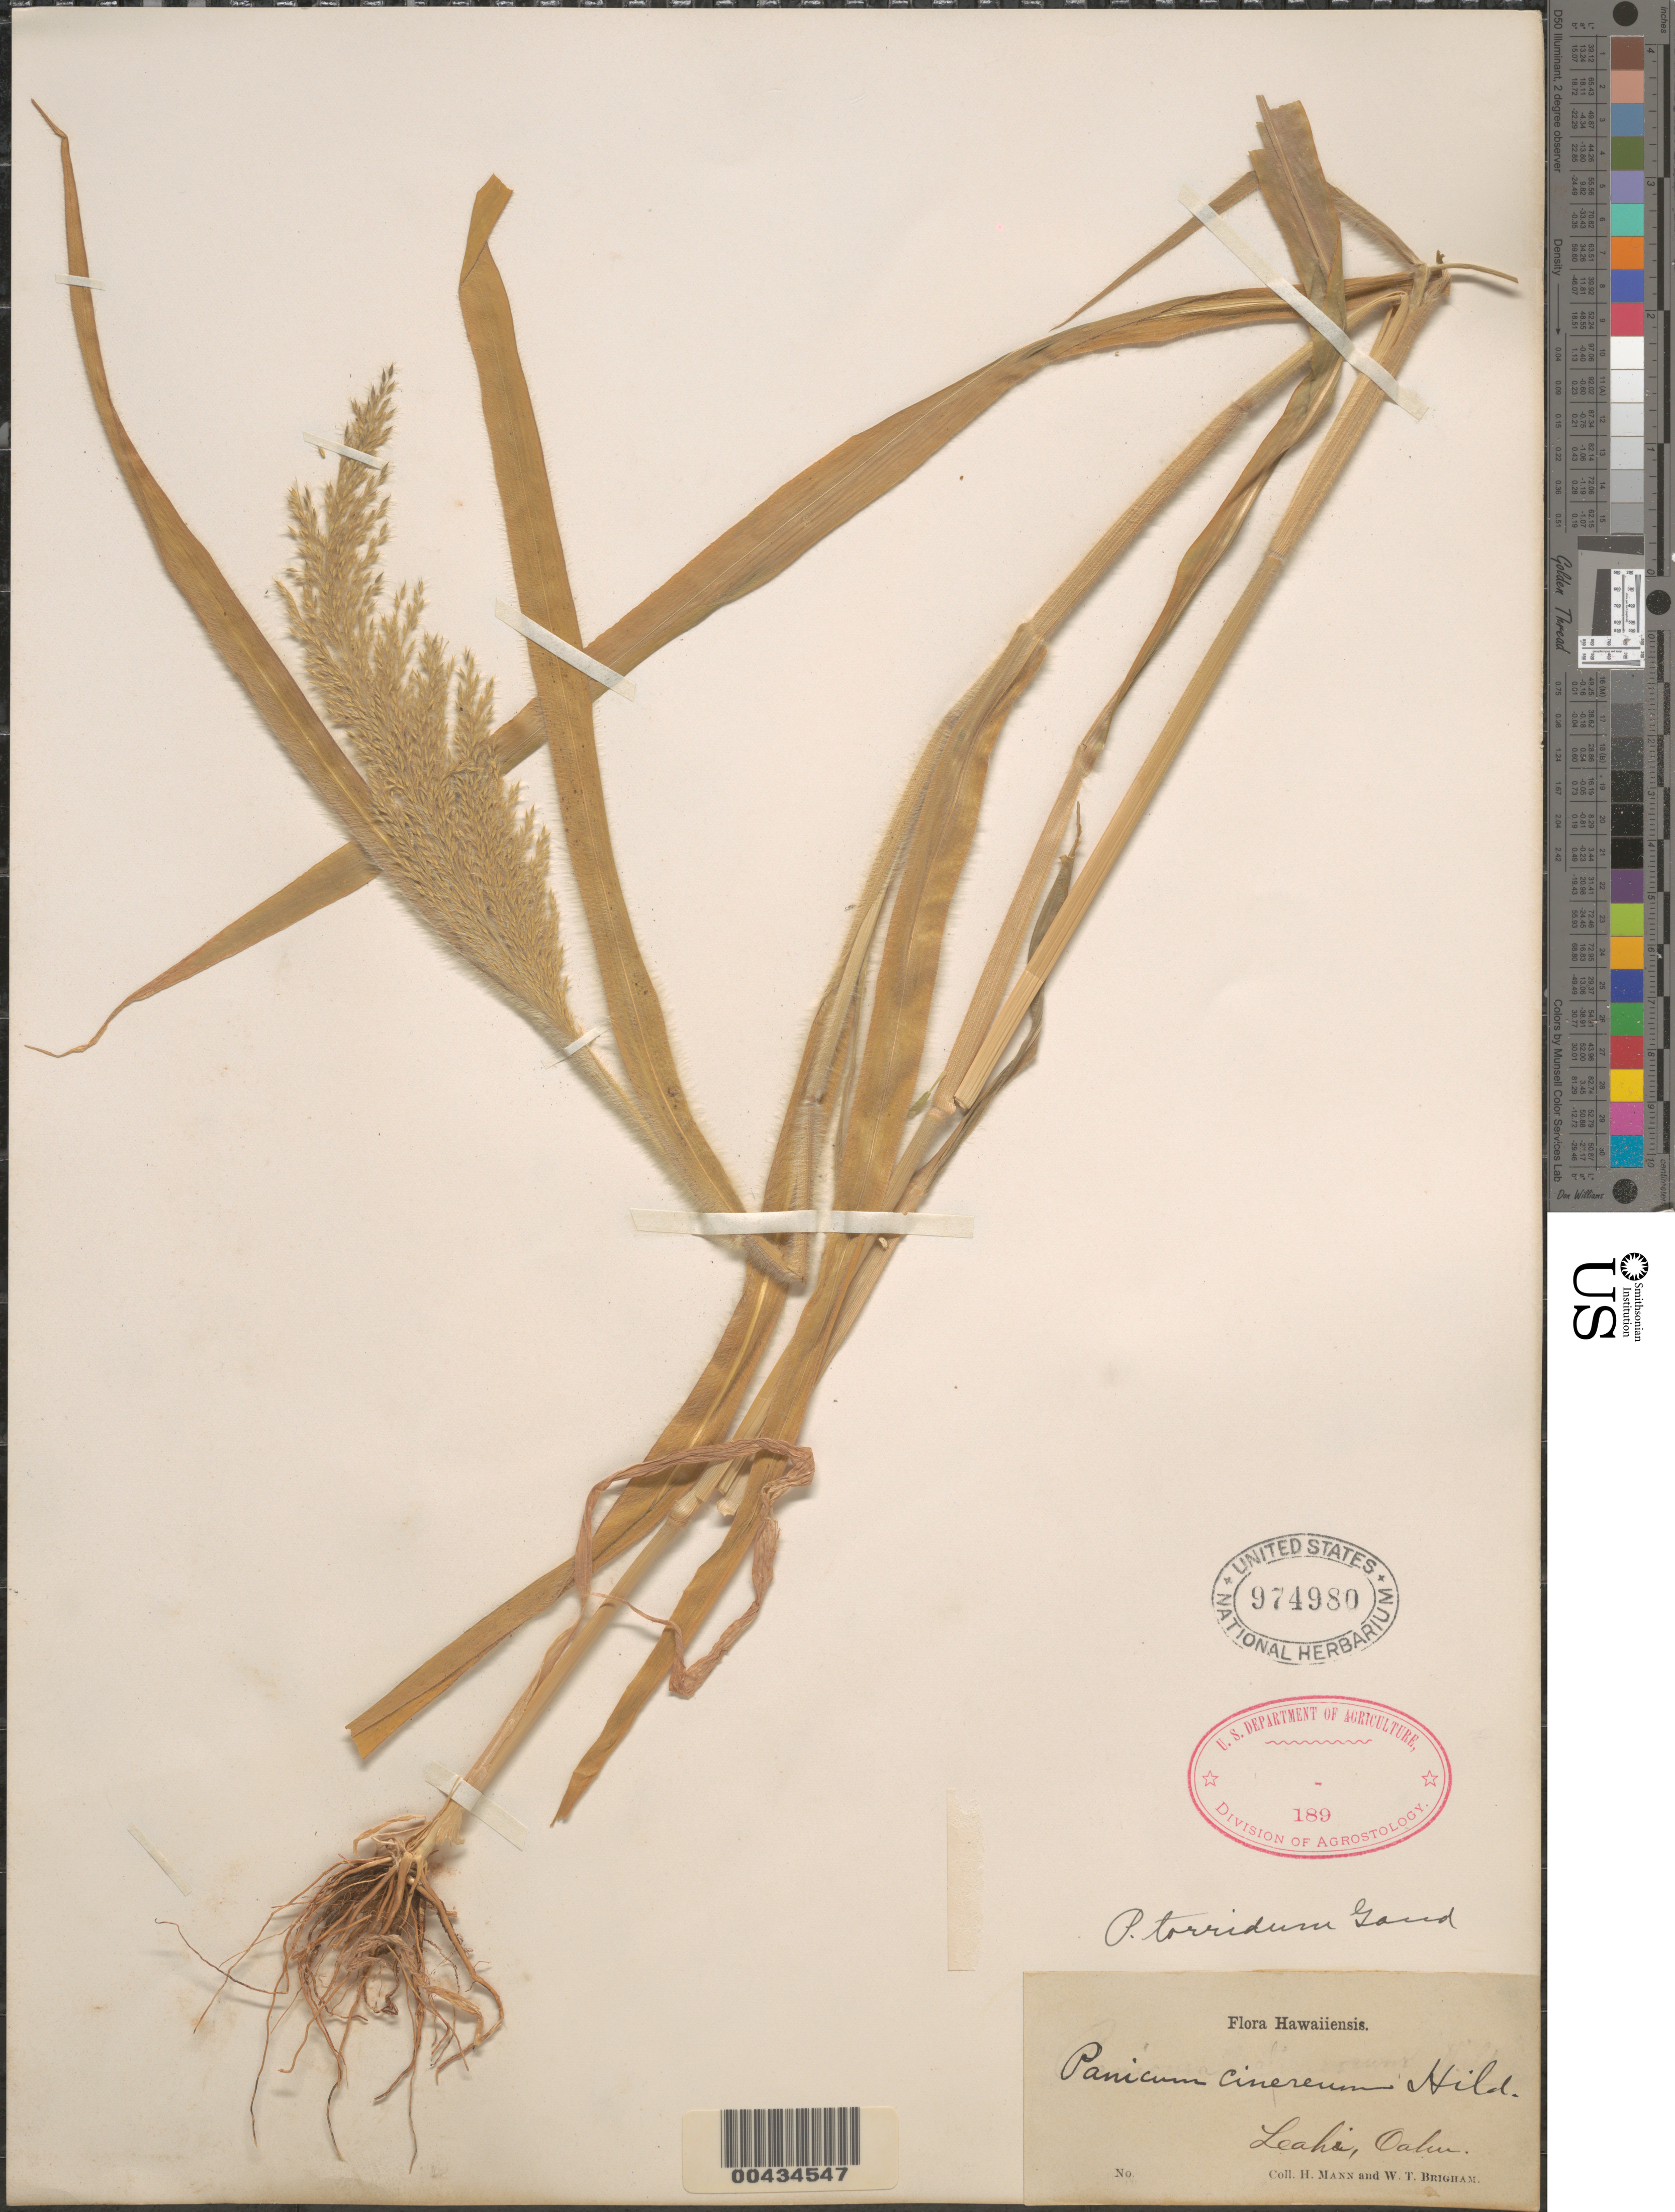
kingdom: Plantae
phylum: Tracheophyta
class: Liliopsida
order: Poales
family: Poaceae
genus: Panicum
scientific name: Panicum torridum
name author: Gaudich.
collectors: H. Mann & W. T. Brigham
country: United States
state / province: Hawaii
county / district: Honolulu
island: Oahu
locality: Leahi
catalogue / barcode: US 974980